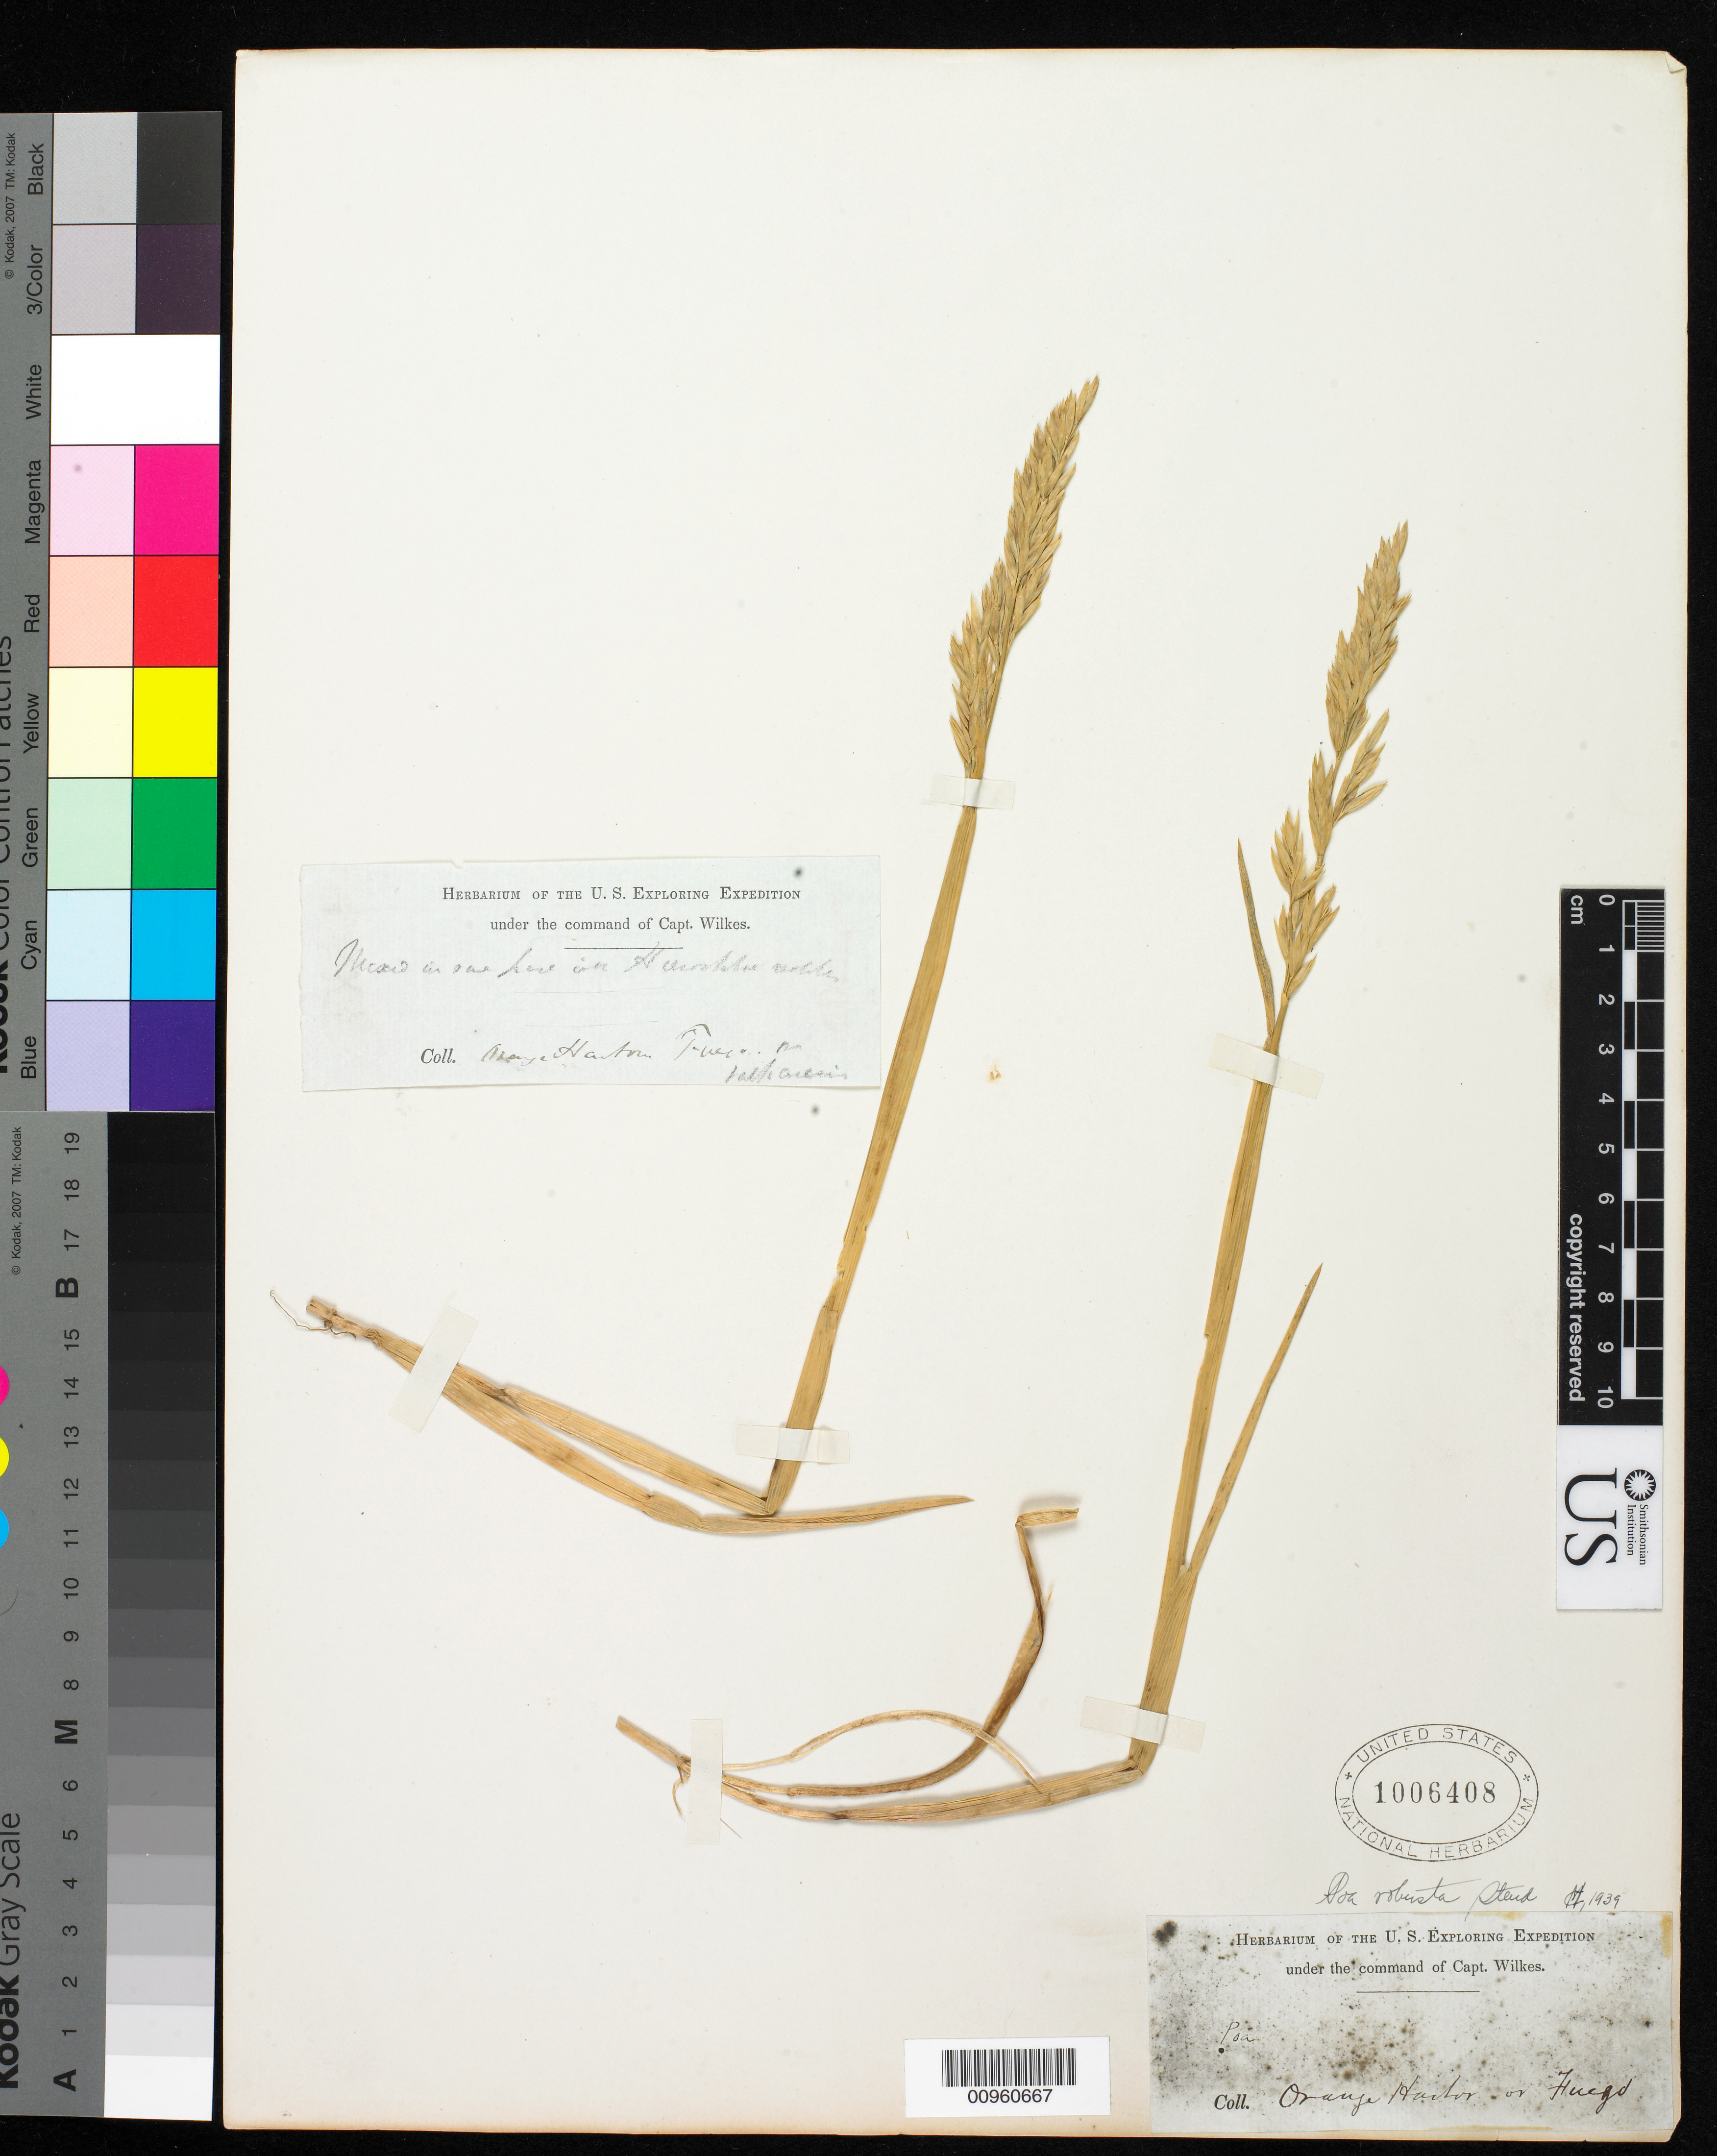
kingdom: Plantae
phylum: Tracheophyta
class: Liliopsida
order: Poales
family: Poaceae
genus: Nicoraepoa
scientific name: Nicoraepoa robusta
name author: (Steud.) Soreng & L.J. Gillespie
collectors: Wilkes Explor. Exped.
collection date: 1838/1842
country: Chile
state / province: Magallanes y de la Antártica Chilena (XII)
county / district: Tierra del Fuego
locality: Orange Harbor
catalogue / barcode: US 1006408